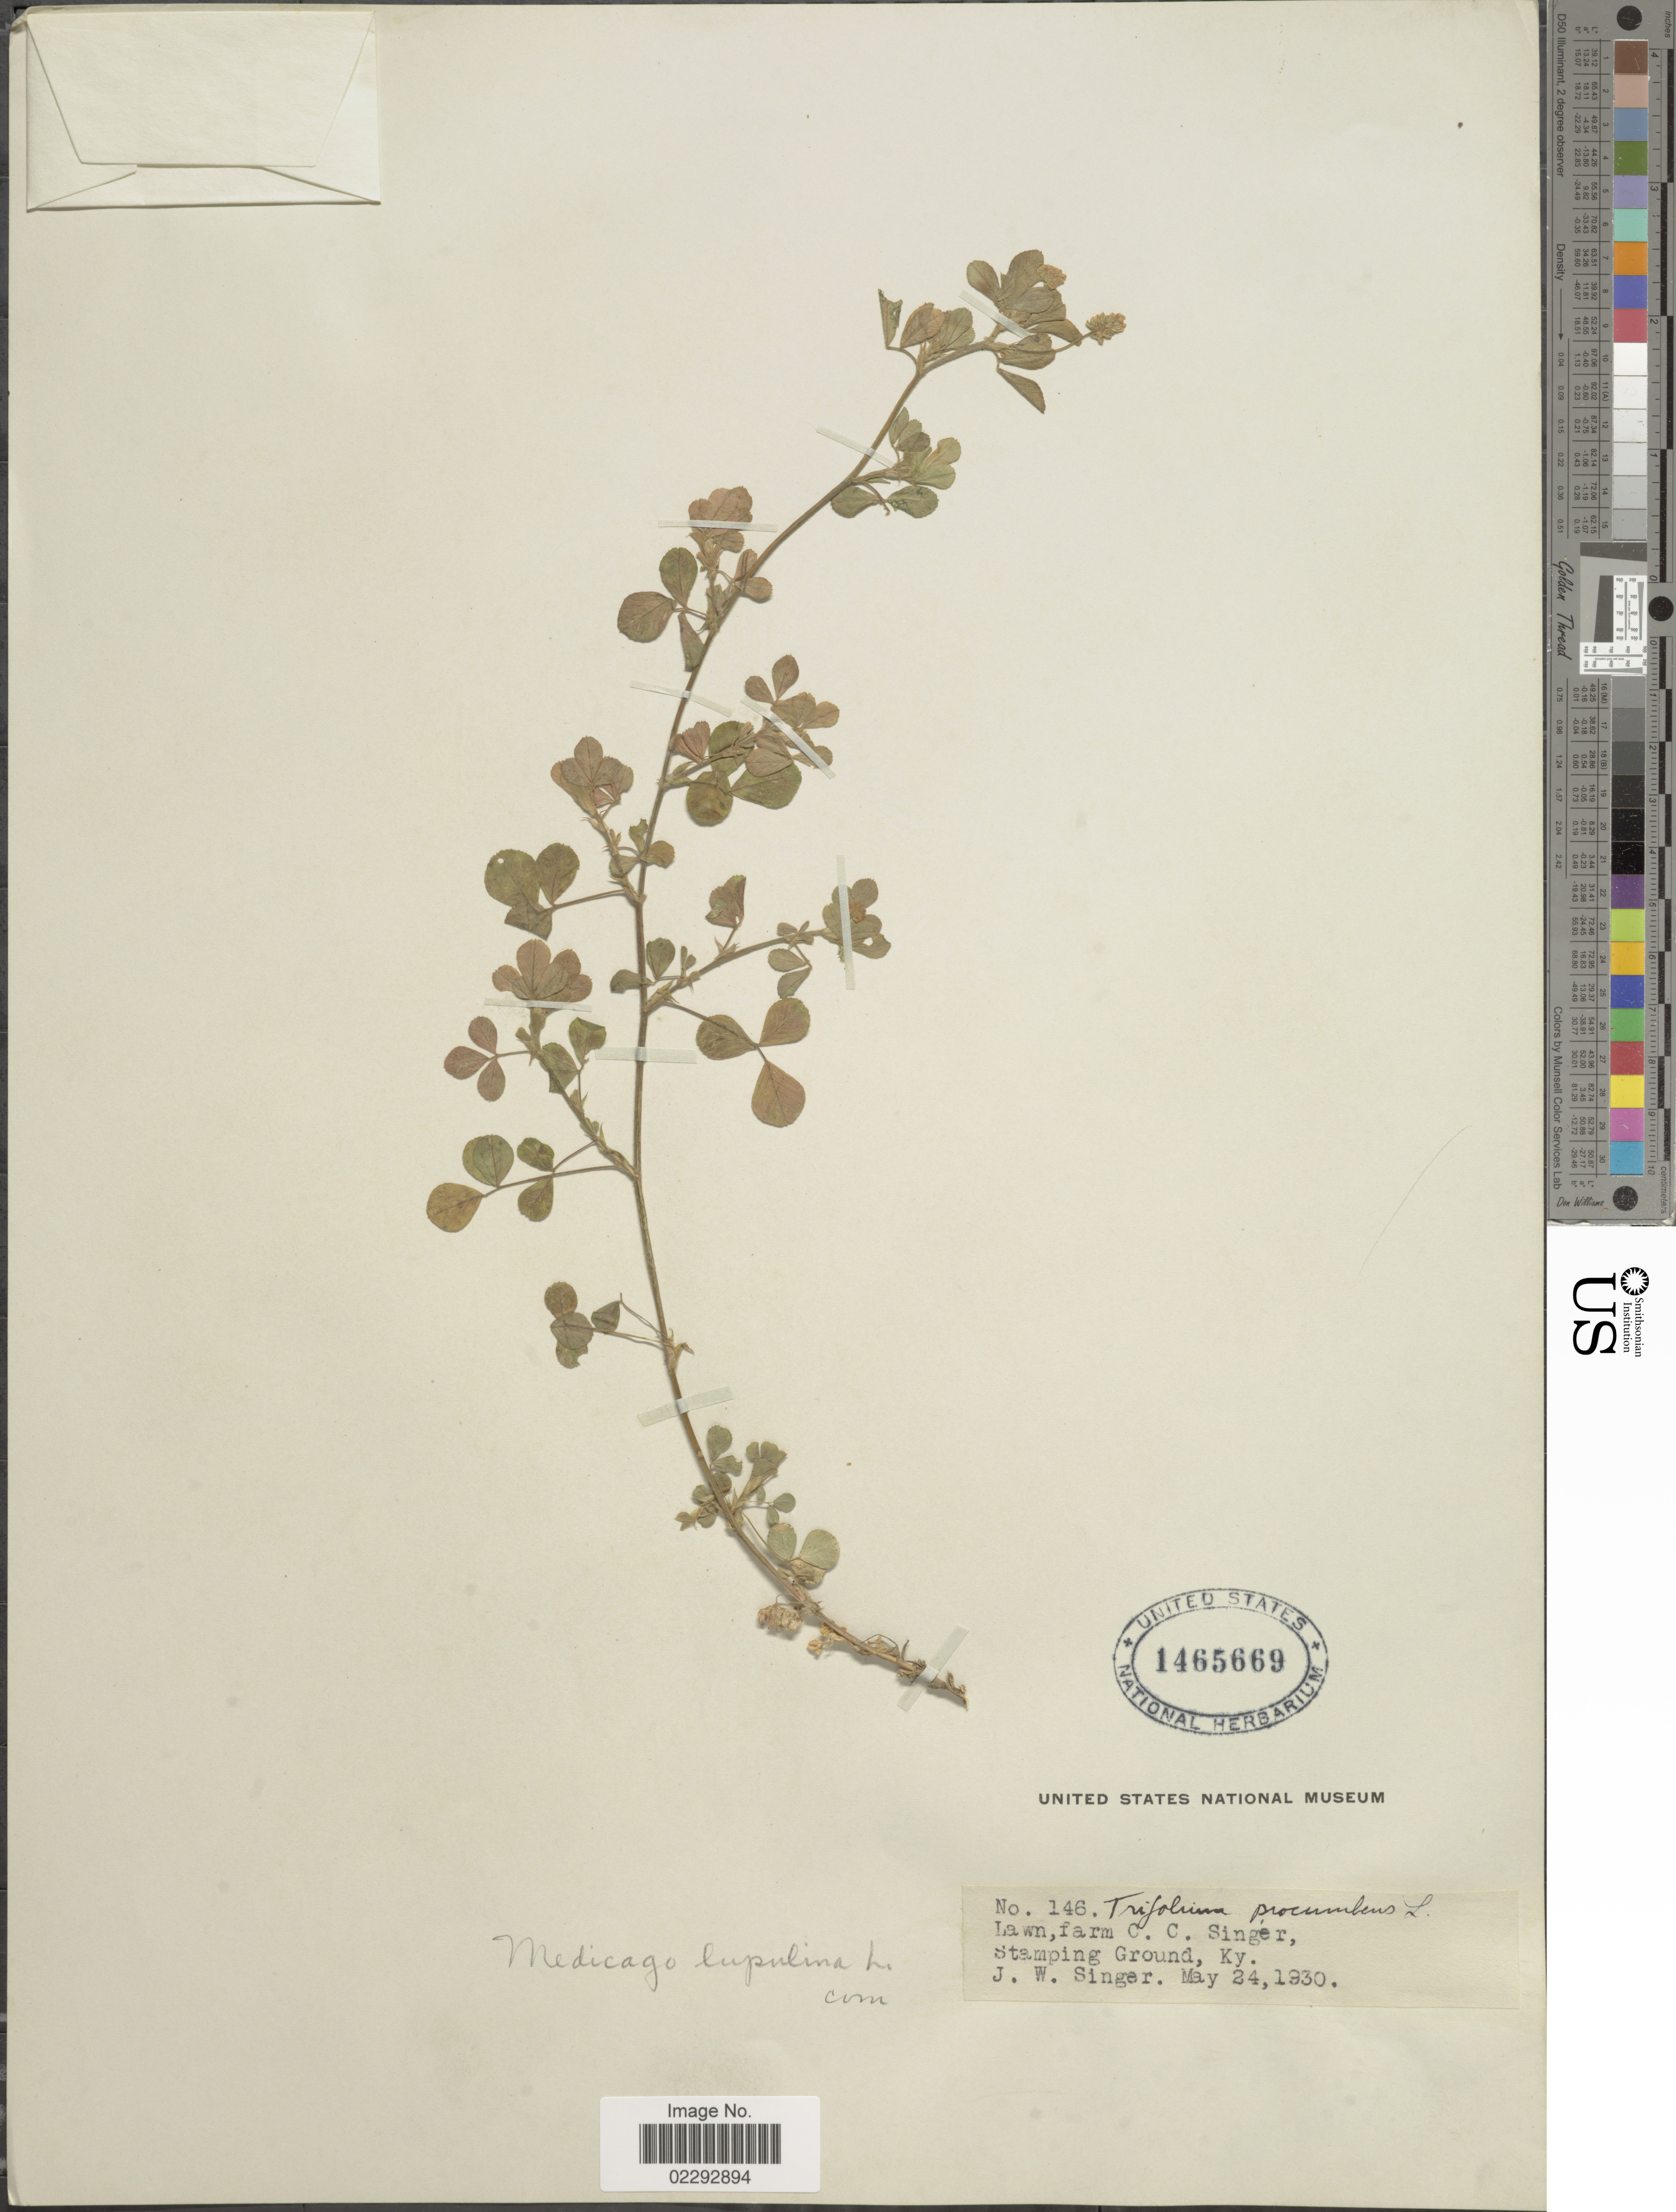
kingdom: Plantae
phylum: Tracheophyta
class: Magnoliopsida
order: Fabales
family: Fabaceae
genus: Medicago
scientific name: Medicago lupulina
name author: L.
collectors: J. EW. Singer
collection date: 1930-05-24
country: United States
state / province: Kentucky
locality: Lawn farm, C. C. Singer, Satmping ground, Ky.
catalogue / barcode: US 1465669